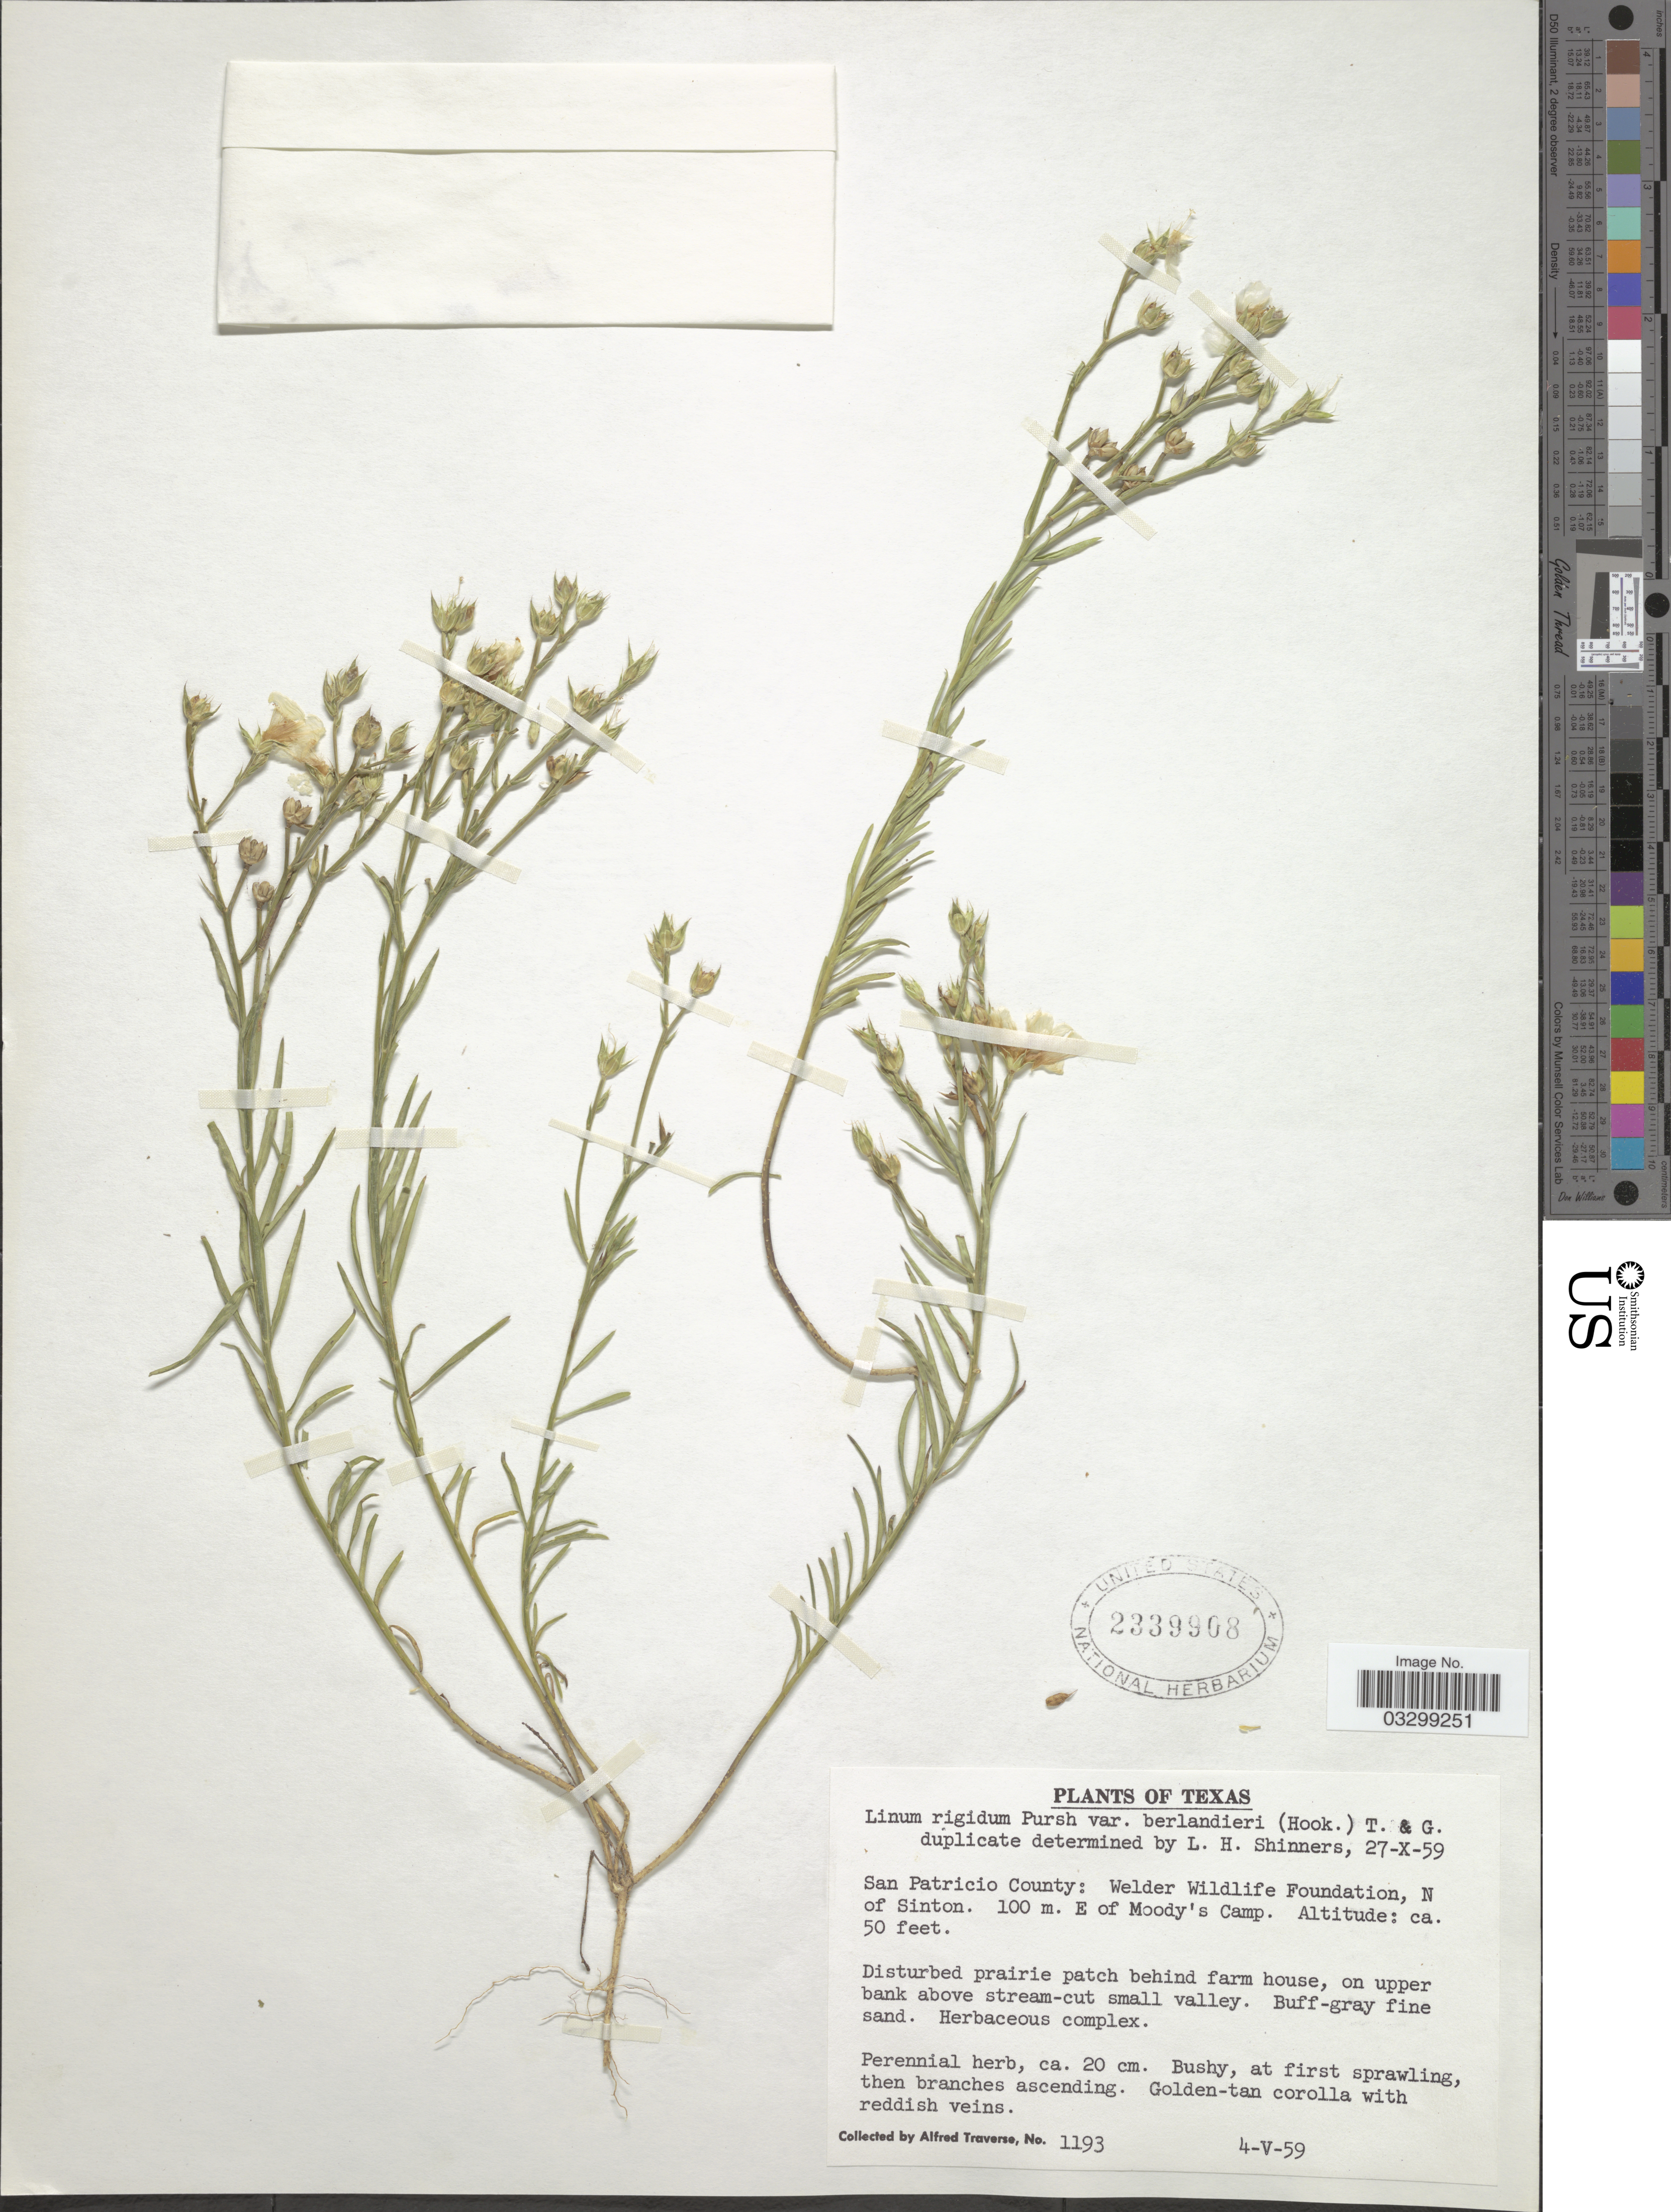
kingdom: Plantae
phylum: Tracheophyta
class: Magnoliopsida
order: Malpighiales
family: Linaceae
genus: Linum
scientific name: Linum rigidum var. berlandieri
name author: Pursh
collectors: A. Traverse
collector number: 1193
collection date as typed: Transcribed d/m/y: 4/5/59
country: United States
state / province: Texas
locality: San Patricio County: Welder Wildlife Foundation, N of Sinton. 100 m. E of Moody's Camp.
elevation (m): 15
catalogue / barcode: US 2339908